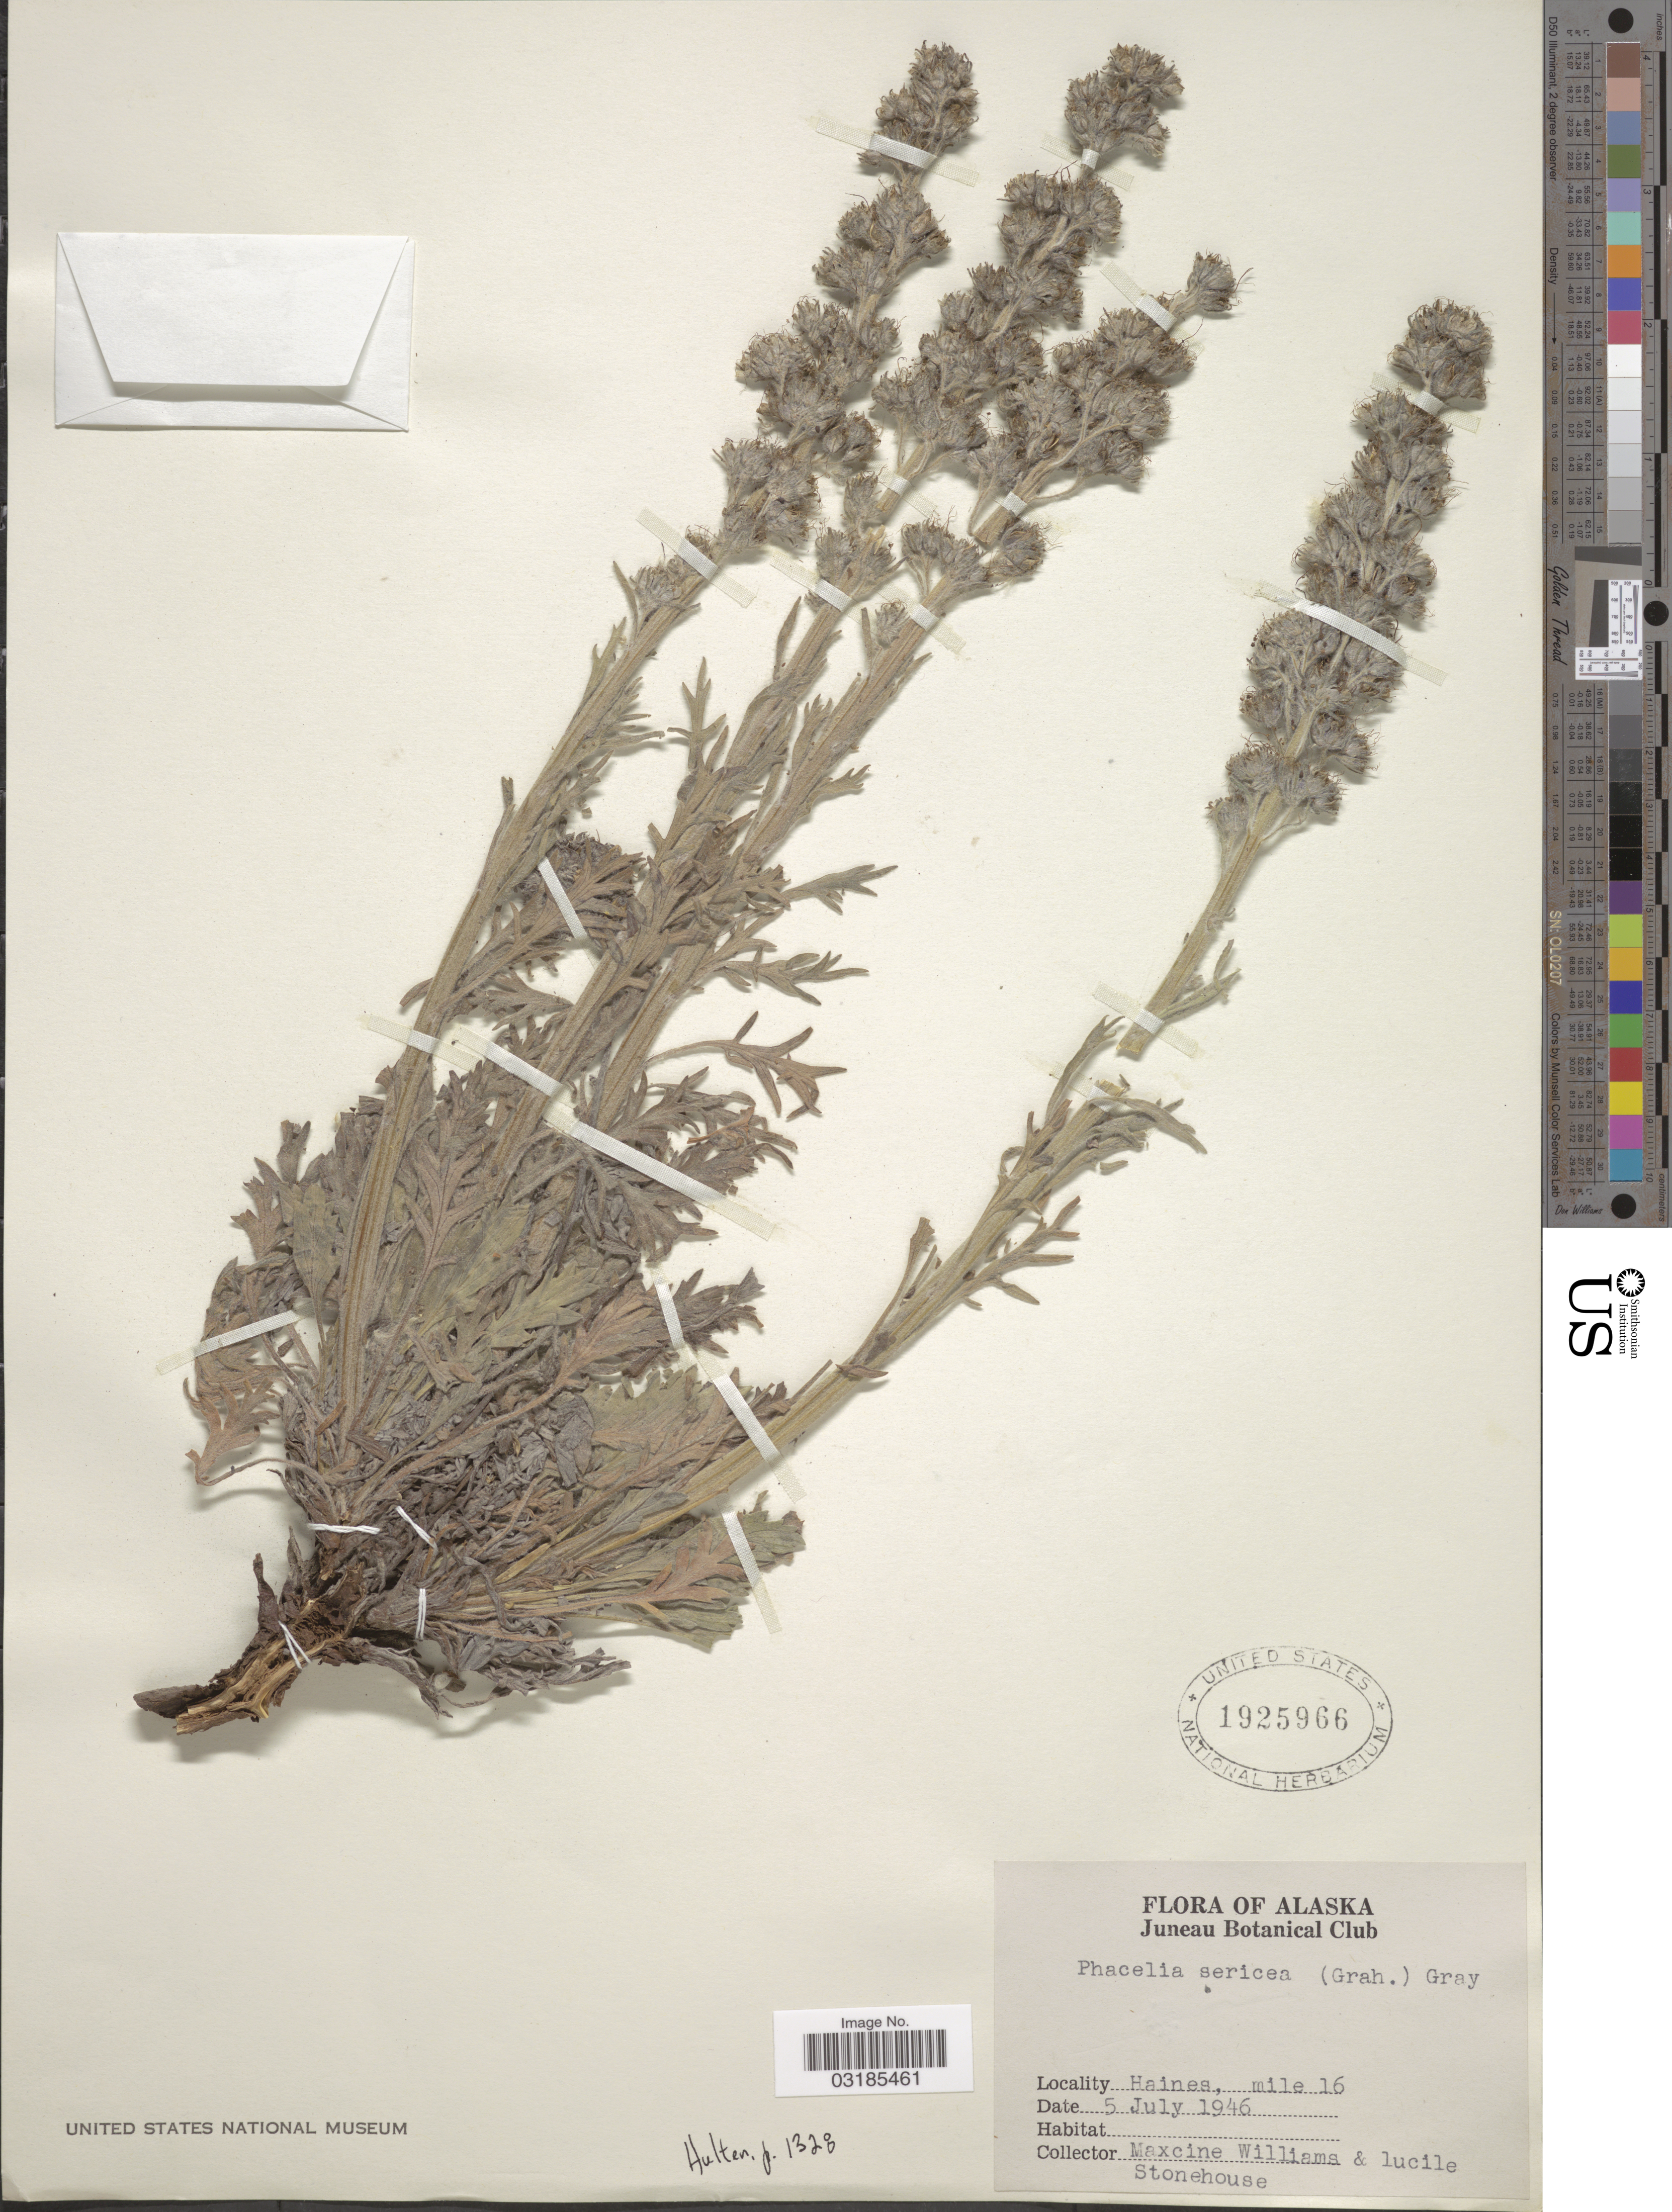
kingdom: Plantae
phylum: Tracheophyta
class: Magnoliopsida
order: Boraginales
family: Hydrophyllaceae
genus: Phacelia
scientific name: Phacelia mollis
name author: J.F. Macbr.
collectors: Mr. Williams & L. Stonehouse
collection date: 1946-07-05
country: United States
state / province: Alaska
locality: Haines, mile 16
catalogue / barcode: US 1925966